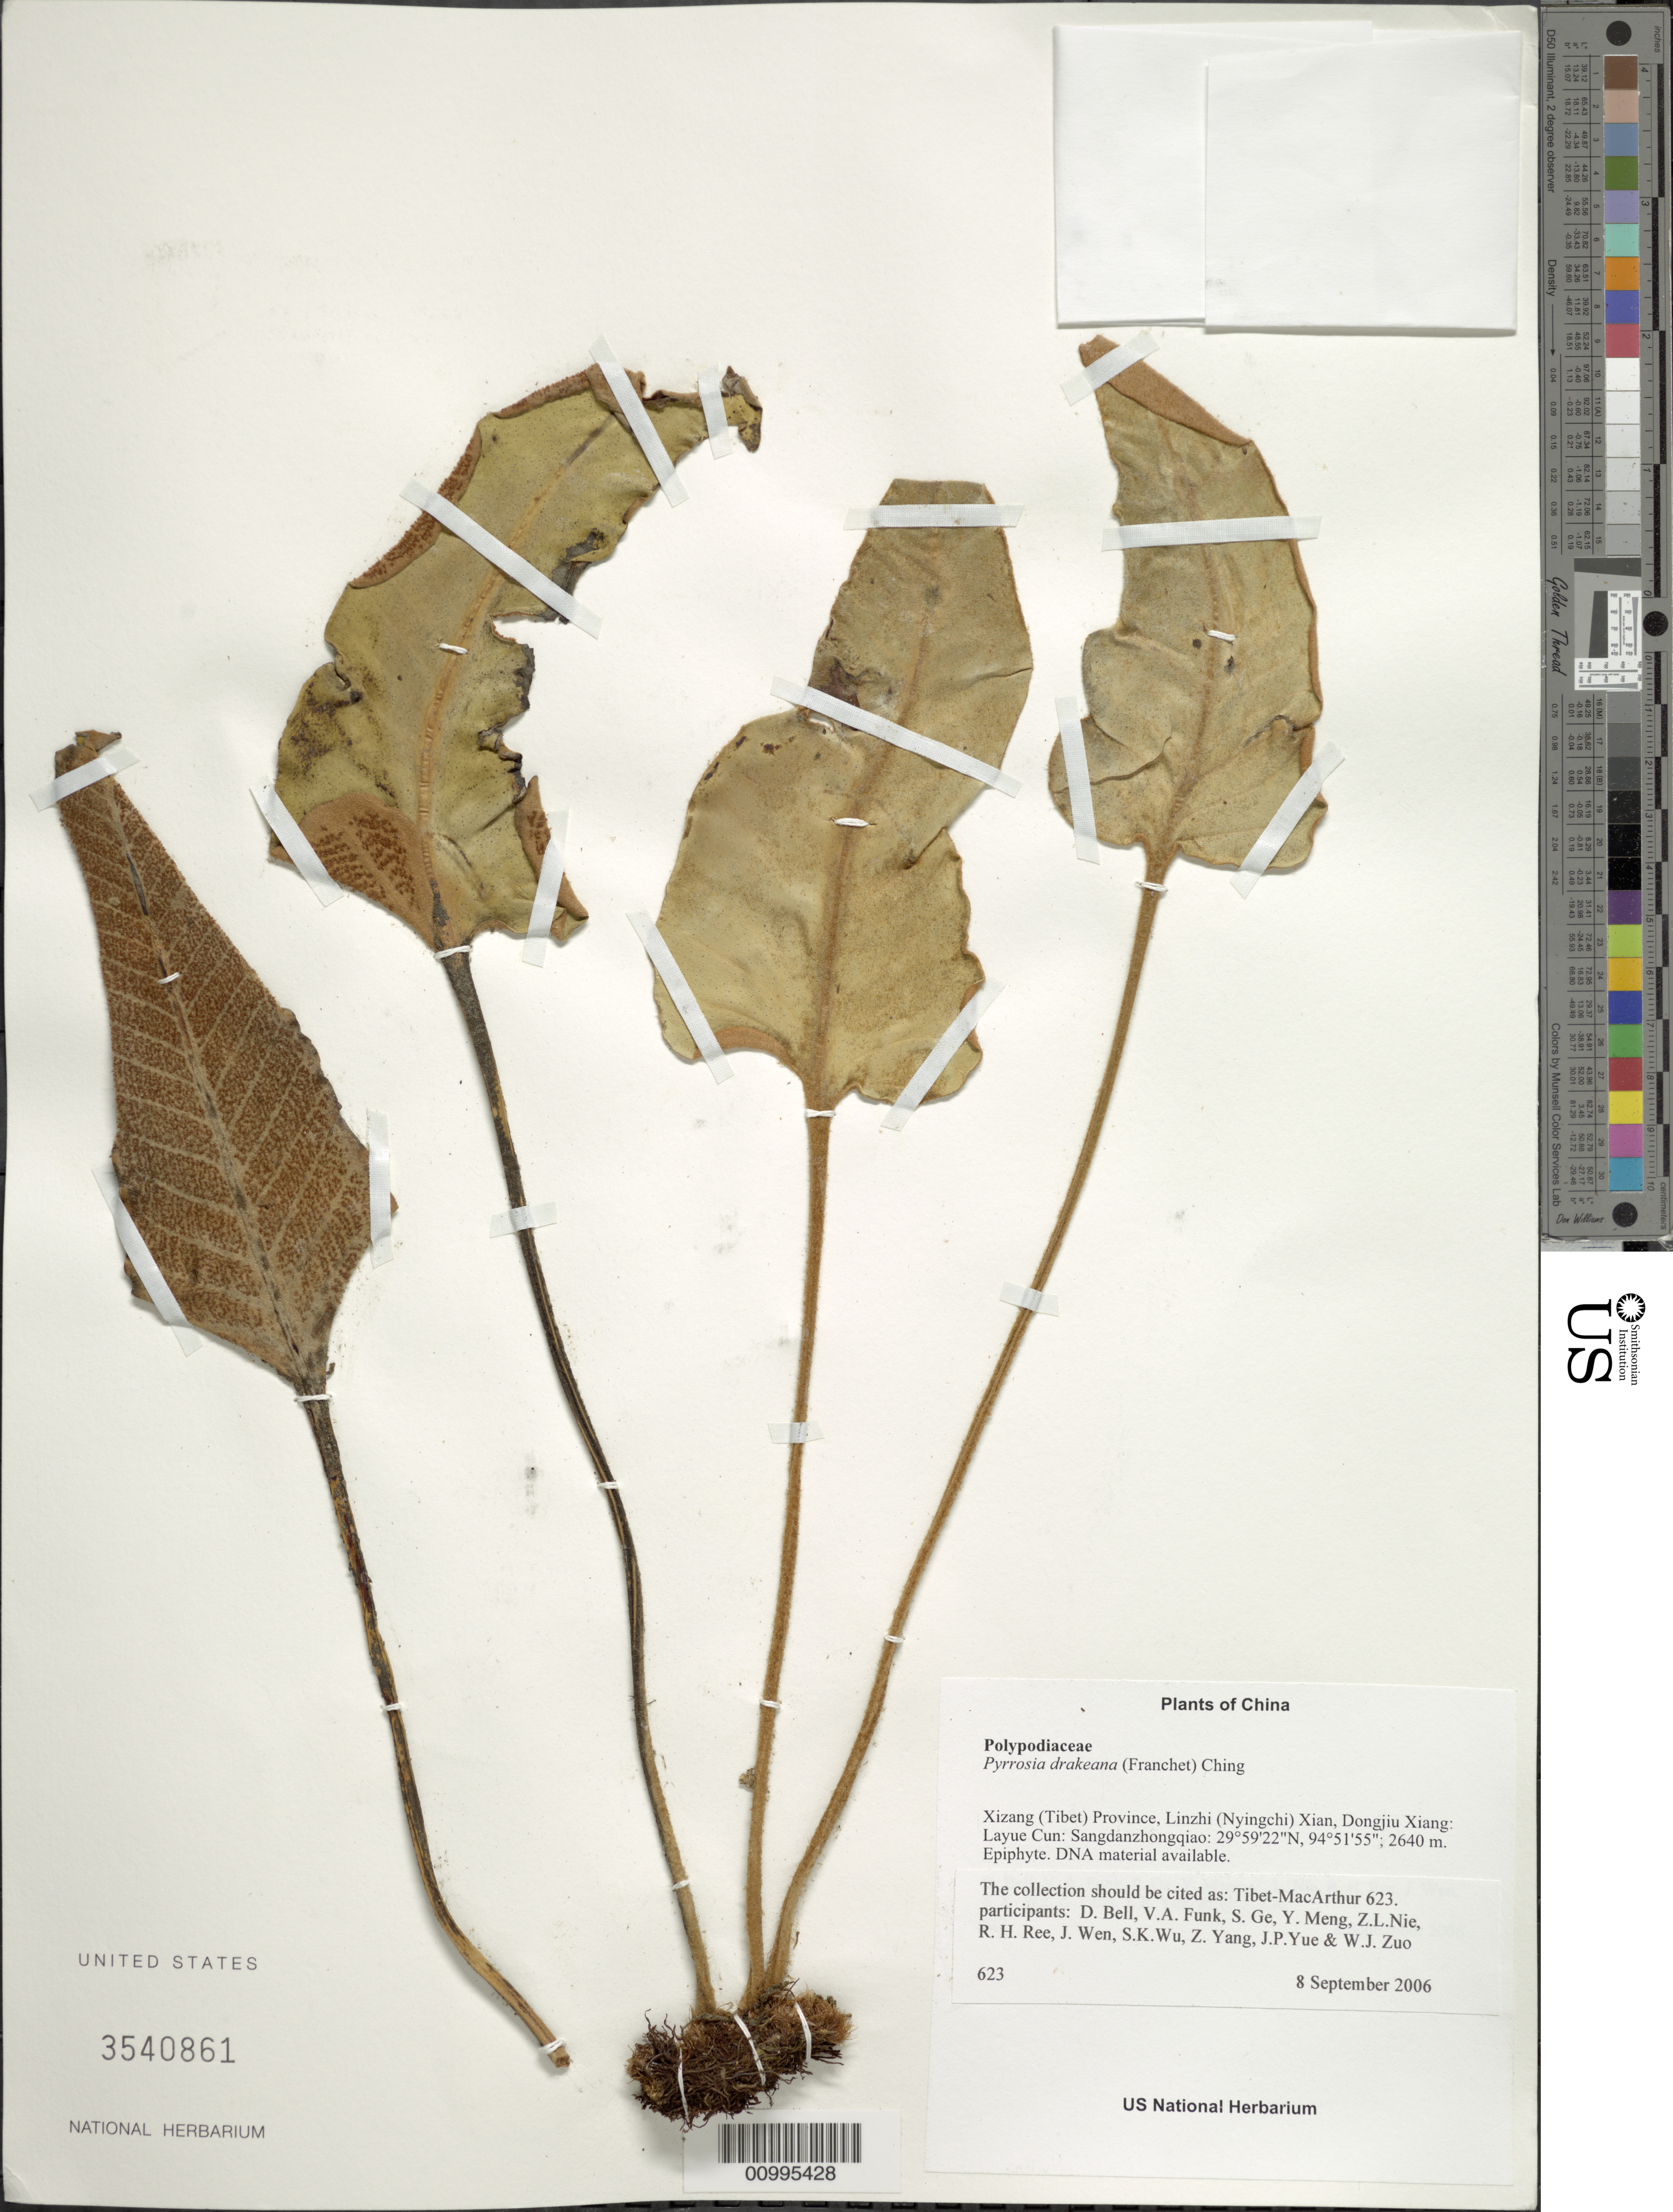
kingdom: Plantae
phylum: Tracheophyta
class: Polypodiopsida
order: Polypodiales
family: Polypodiaceae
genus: Pyrrosia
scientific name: Pyrrosia drakeana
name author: (Franch.) Ching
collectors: Tibet-MacArthur, D. A. Bell, V. Funk, S. Ge, Y. Meng, Z. Nie, R. Ree, J. Wen, S. K. Wu, Z. Yang, J. Yue & W. Zuo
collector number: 623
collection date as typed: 08 Sep 2006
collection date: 2006-09-08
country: China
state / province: Xizang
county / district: Linzhi (Nyingchi) Xian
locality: Dongjiu Xiang: Layue Cun: Sangdanzhongqiao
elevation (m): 2640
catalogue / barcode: US 3540861